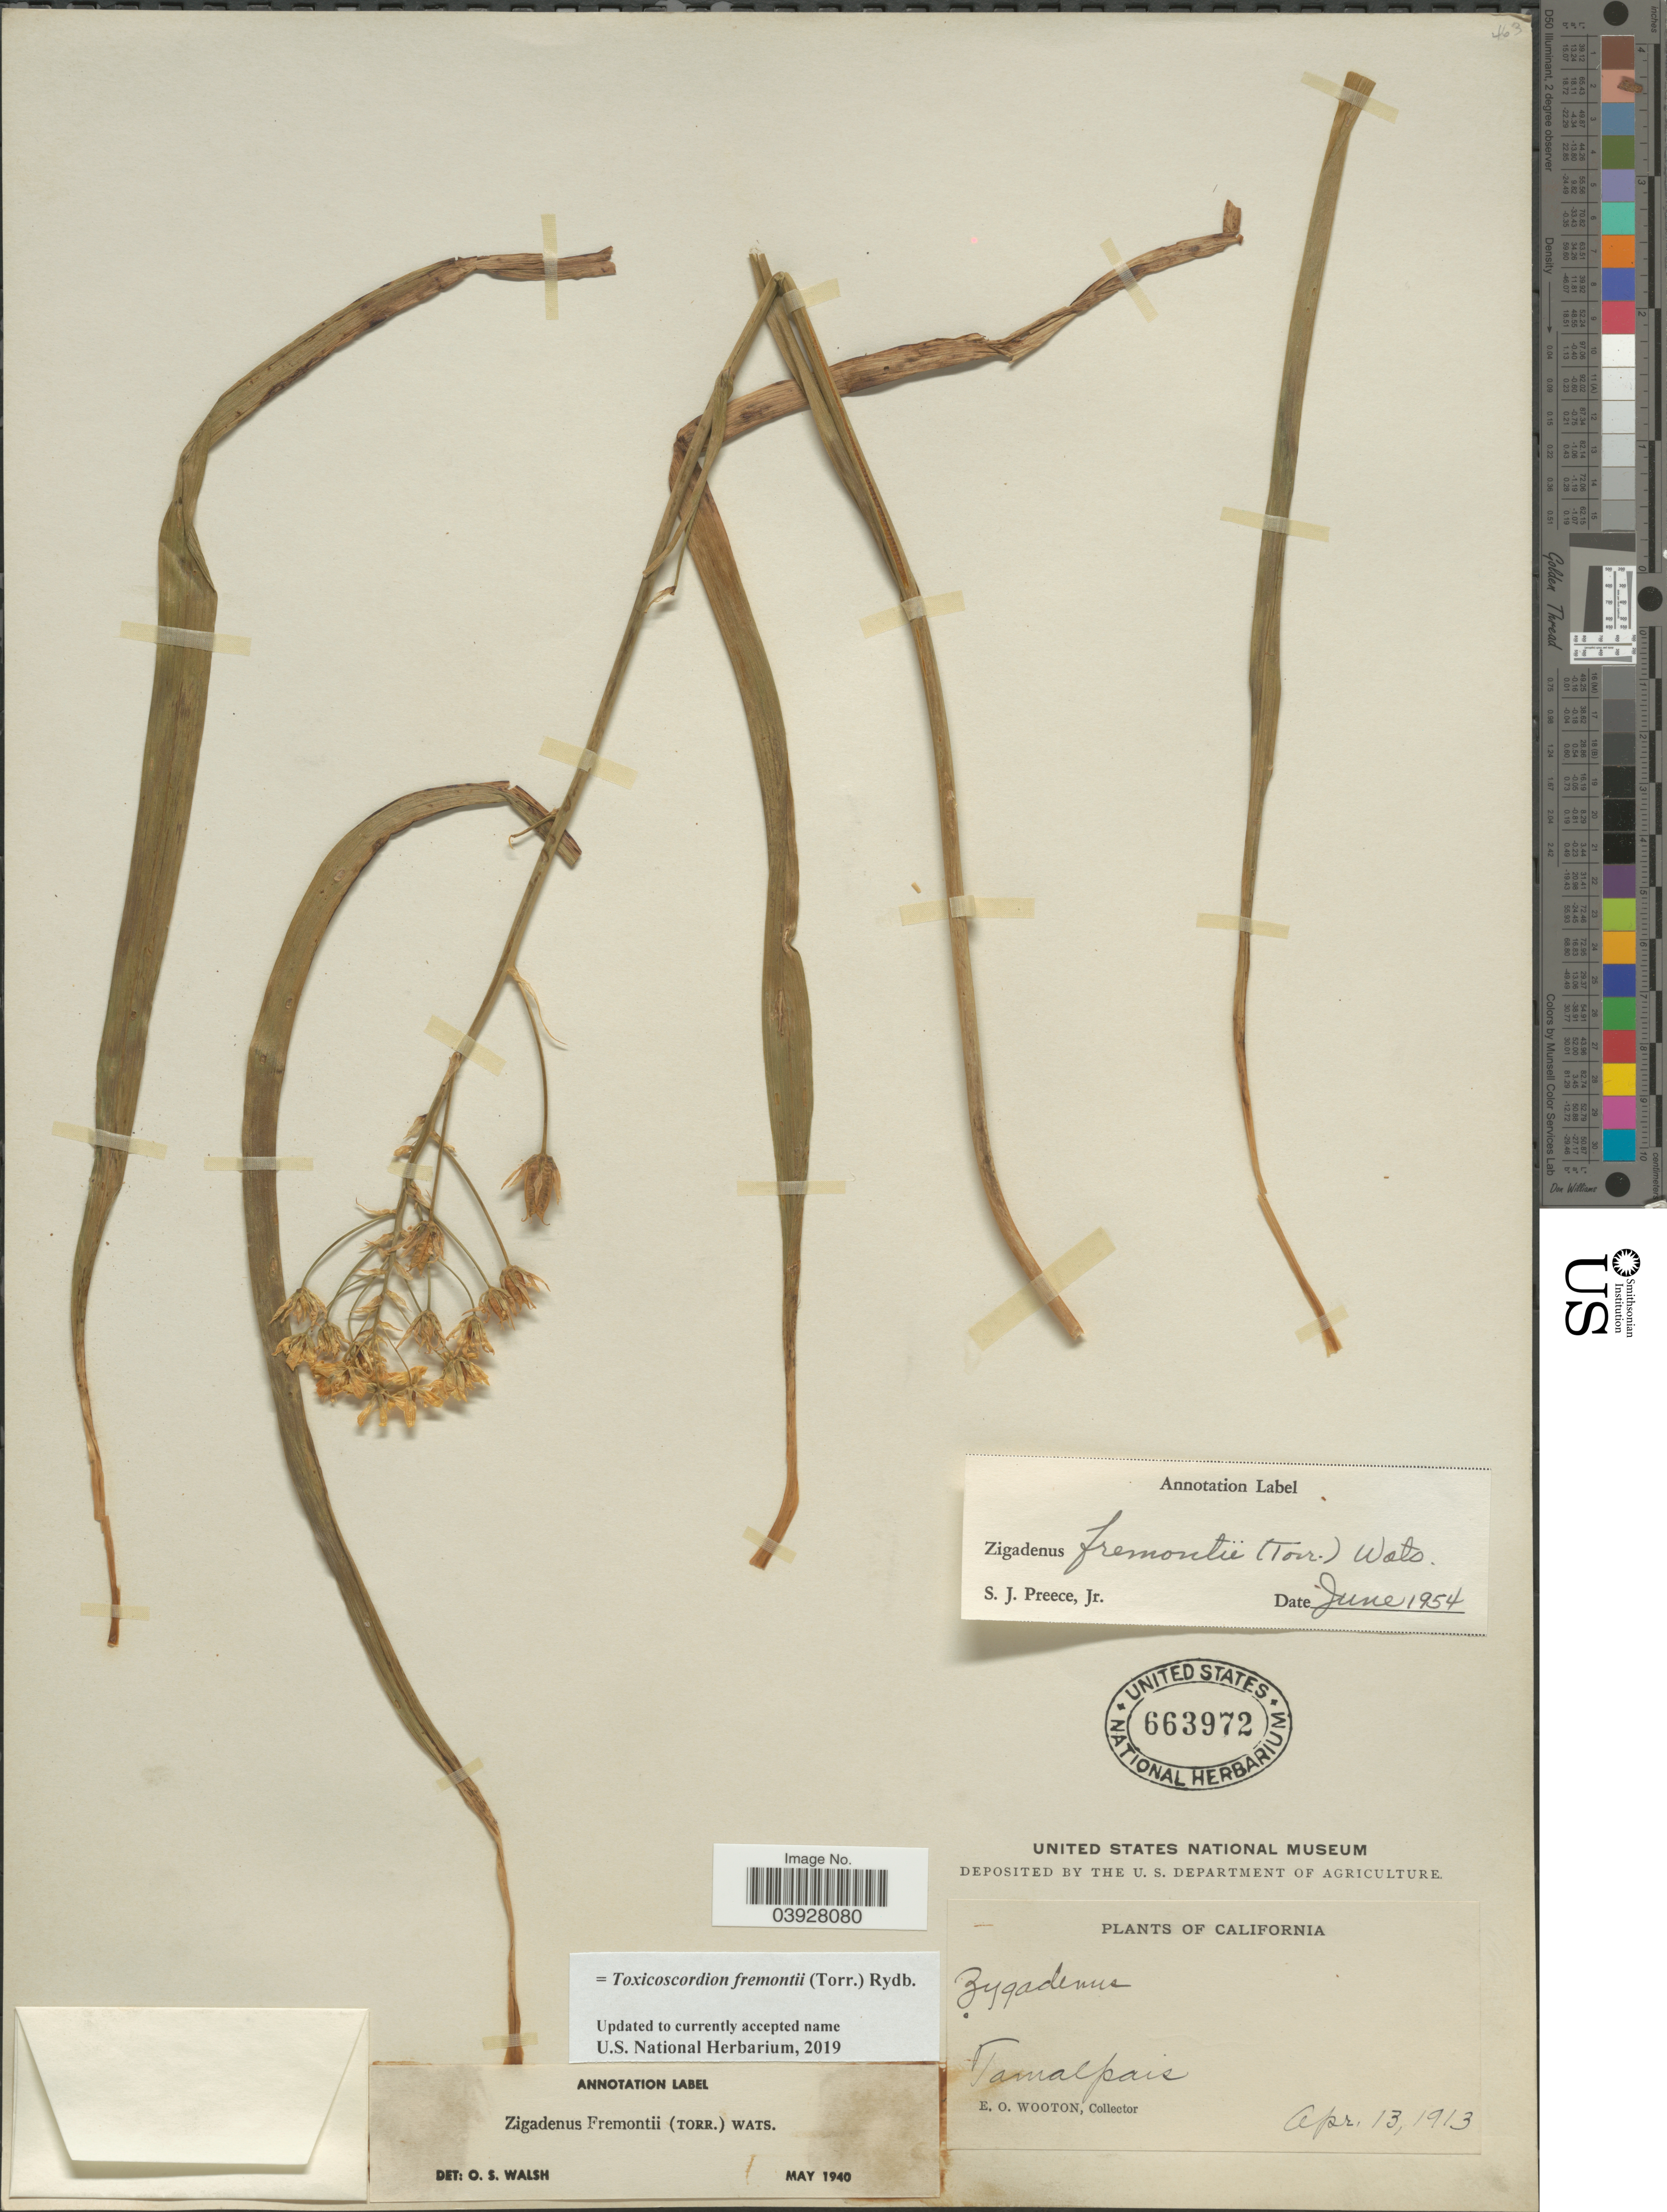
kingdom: Plantae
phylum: Tracheophyta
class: Liliopsida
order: Liliales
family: Melanthiaceae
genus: Toxicoscordion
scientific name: Toxicoscordion fremontii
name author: (Torr.) Rydb.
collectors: E. O. Wooton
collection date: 1913-04-13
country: United States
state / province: California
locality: Tamalpais.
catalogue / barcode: US 663972